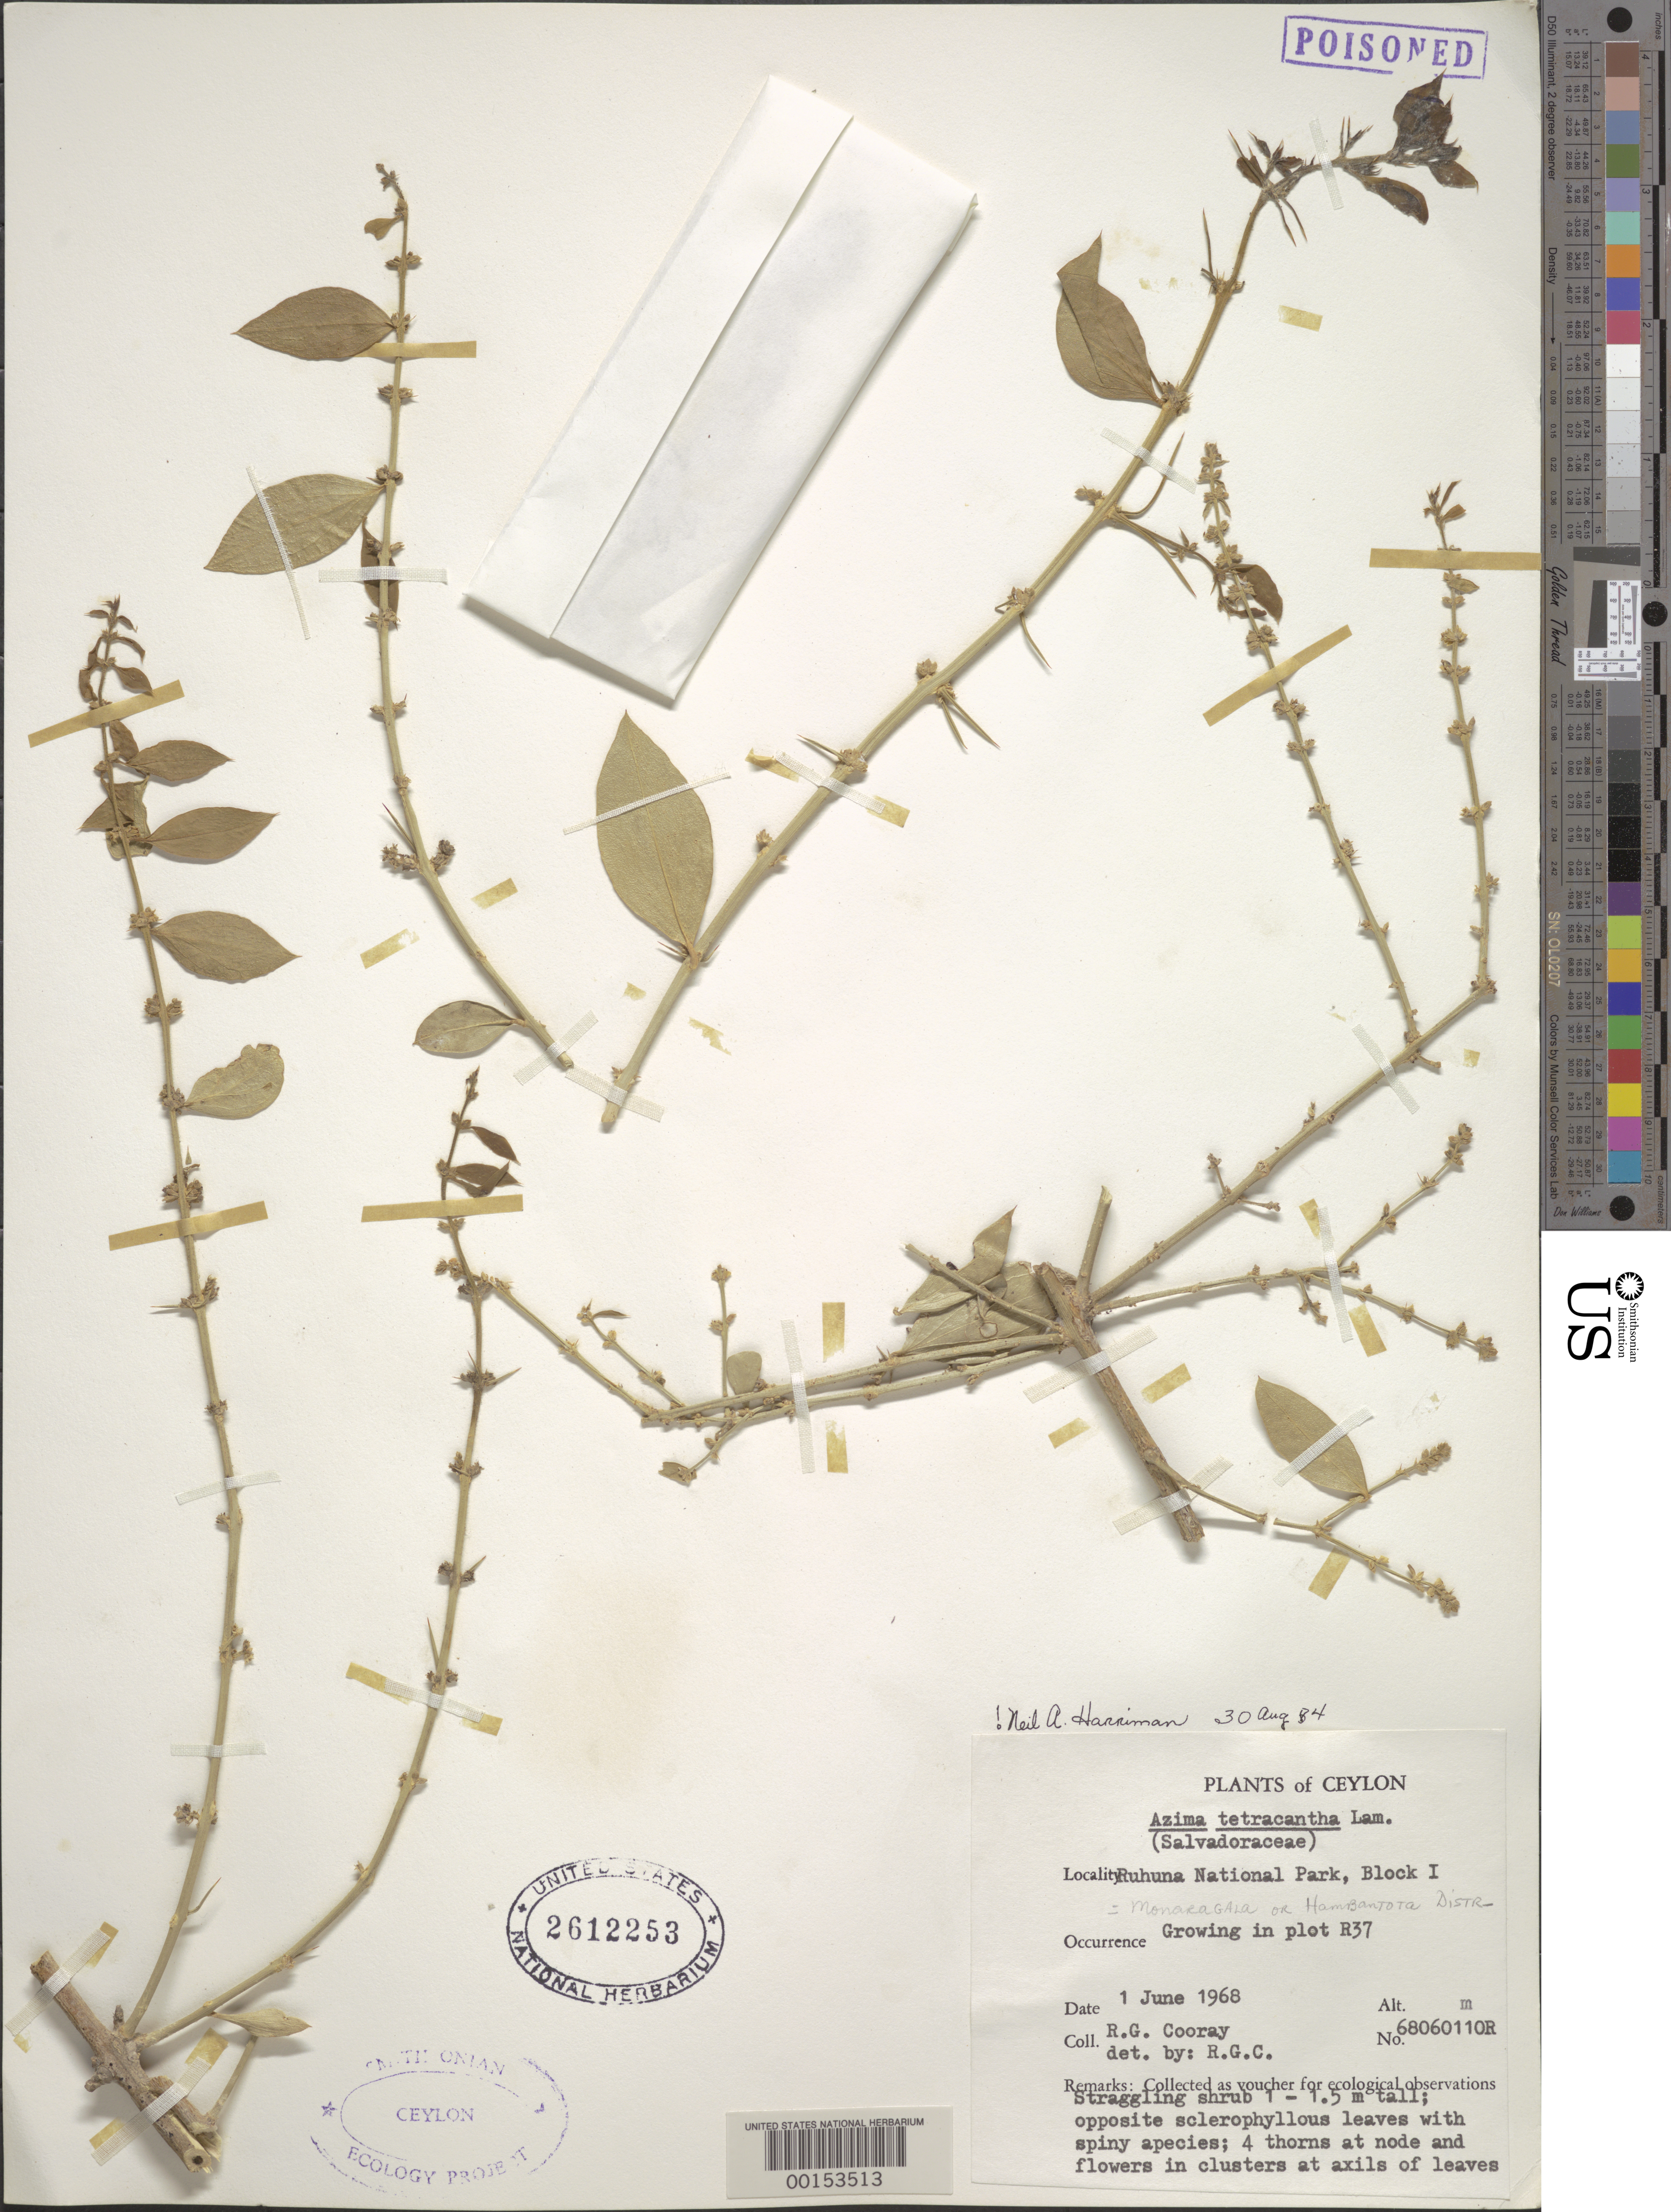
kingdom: Plantae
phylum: Tracheophyta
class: Magnoliopsida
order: Brassicales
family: Salvadoraceae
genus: Azima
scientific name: Azima tetracantha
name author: Lam.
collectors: R. Cooray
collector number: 68060110R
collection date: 1968-06-01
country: Sri Lanka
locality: Ceylon. Ruhuna National Park, Block I.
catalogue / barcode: US 2612253